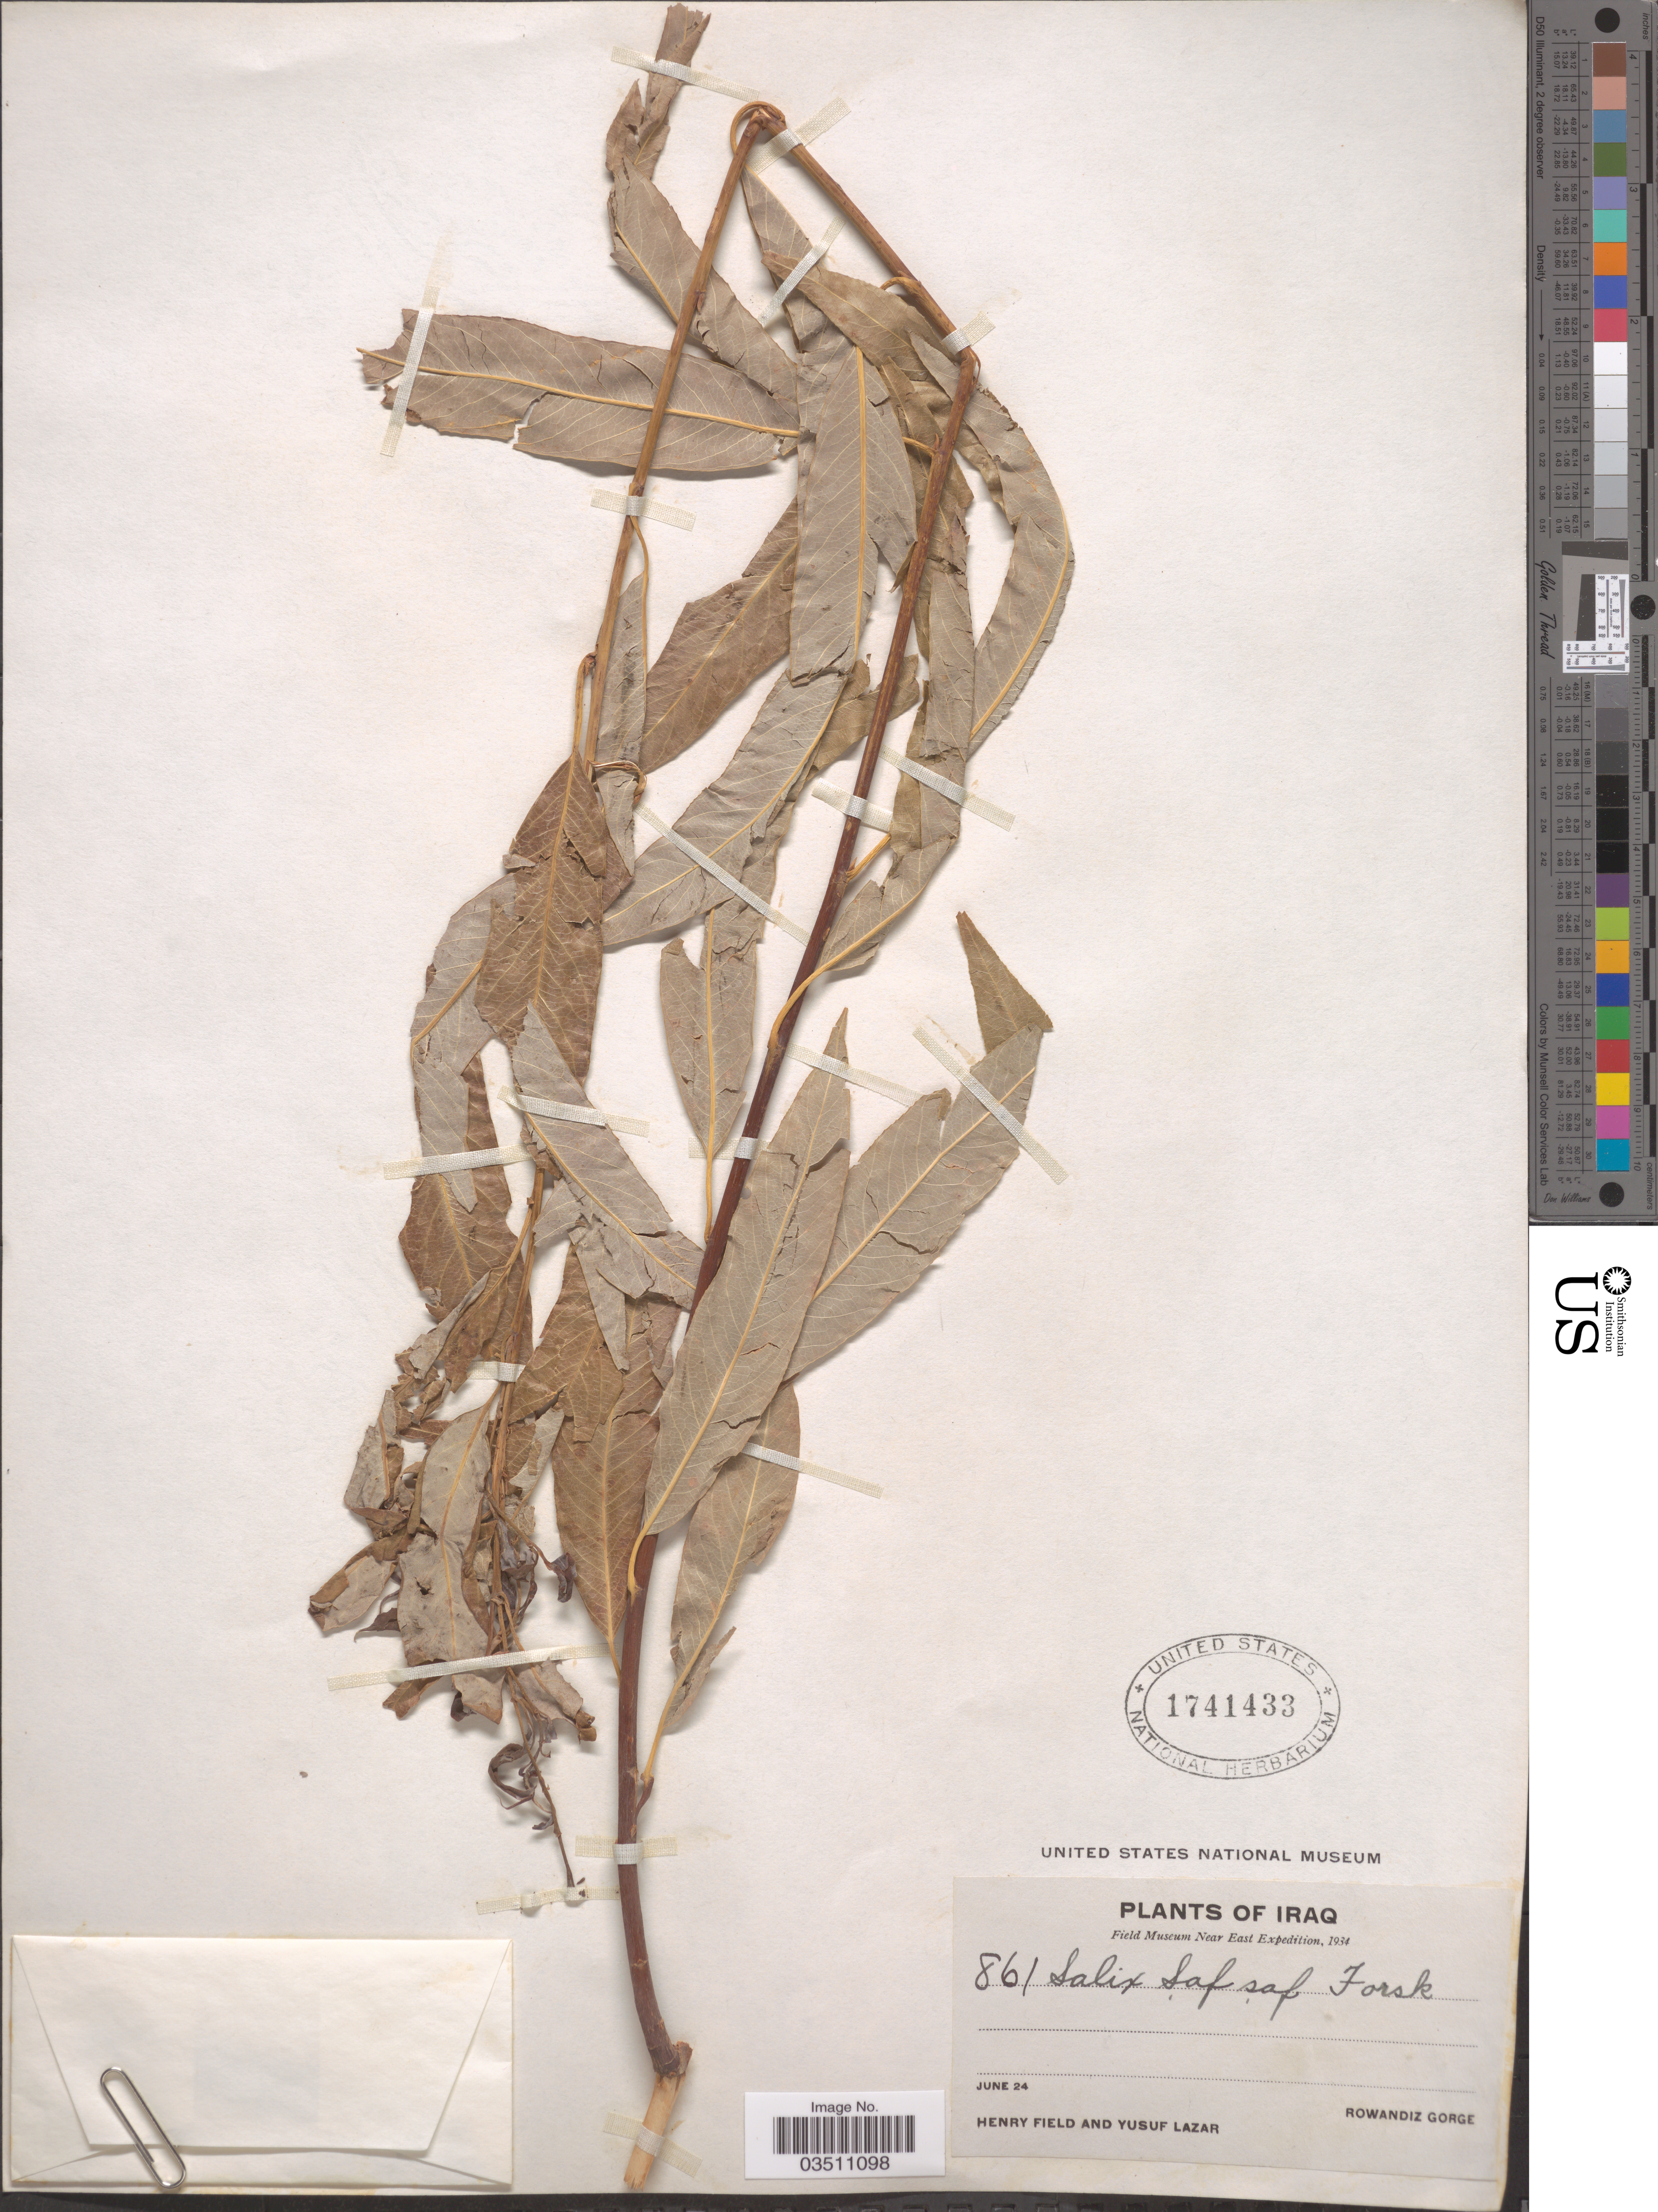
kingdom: Plantae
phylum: Tracheophyta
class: Magnoliopsida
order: Malpighiales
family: Salicaceae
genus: Salix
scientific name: Salix safsaf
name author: Forssk.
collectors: H. Field & Y. Lazar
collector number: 861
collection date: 1934-06-24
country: Iraq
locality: Rowandiz Gorge.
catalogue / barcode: US 1741433